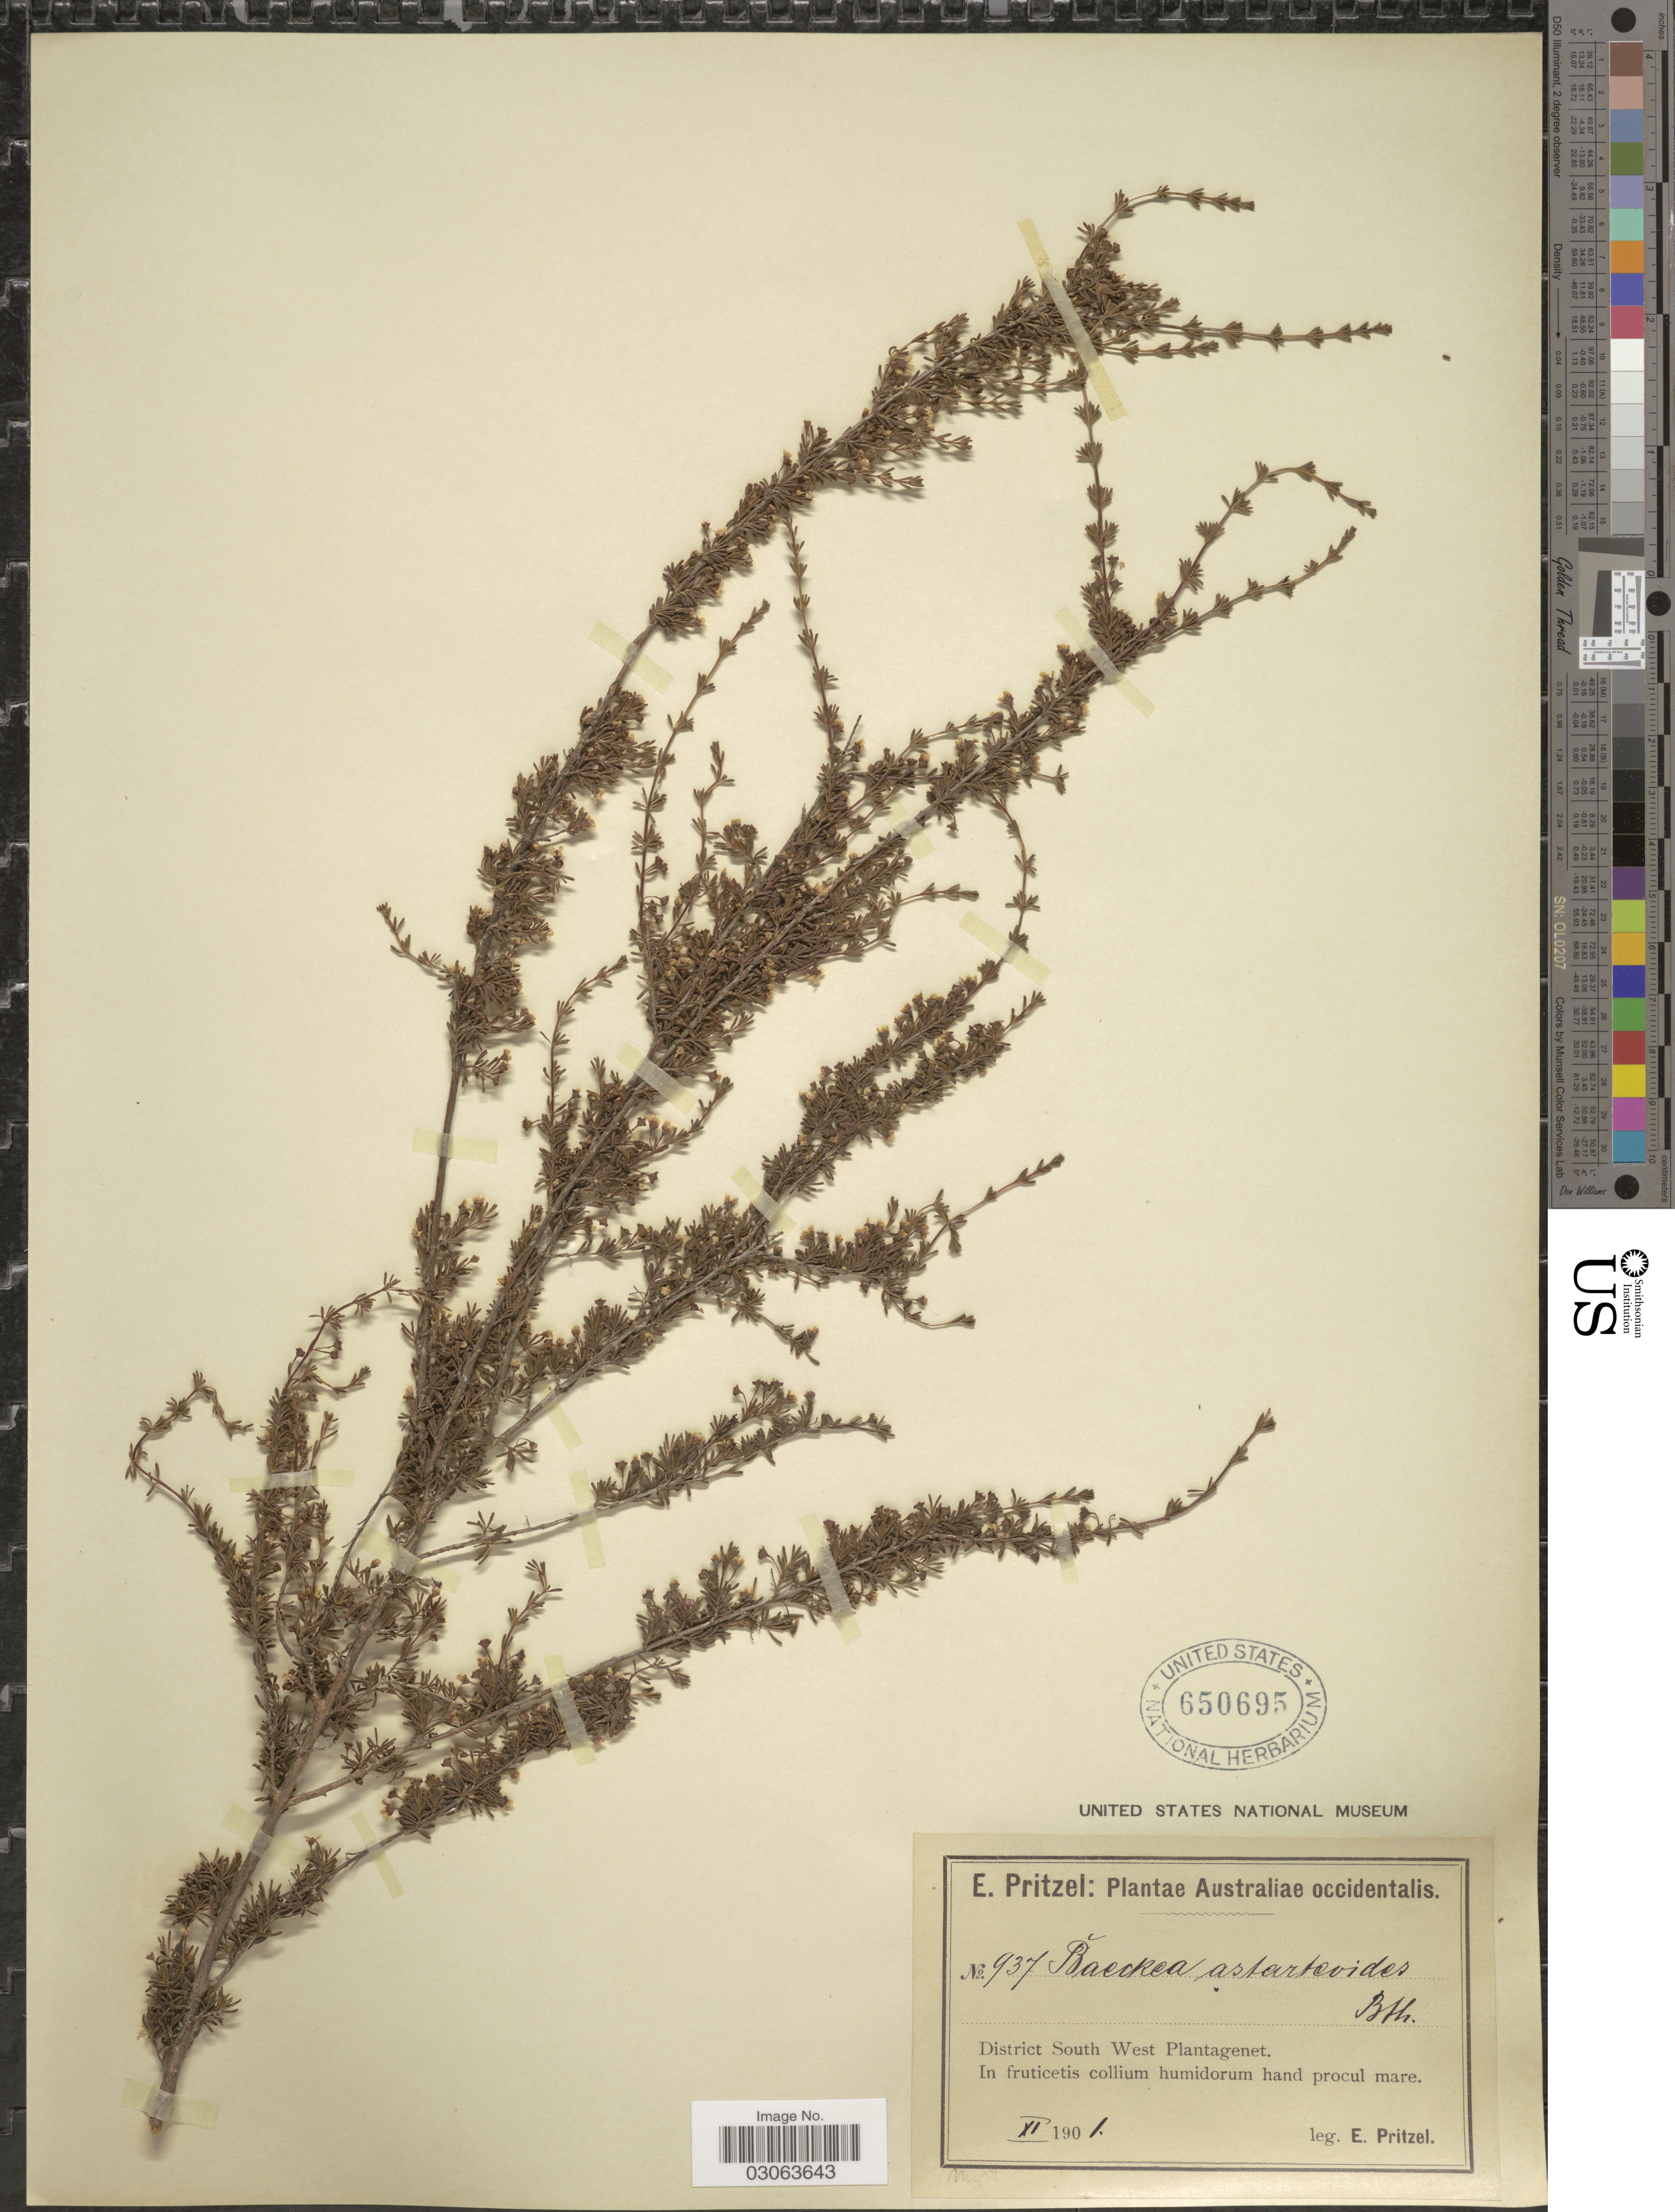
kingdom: Plantae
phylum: Tracheophyta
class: Magnoliopsida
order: Myrtales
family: Myrtaceae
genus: Astartea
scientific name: Astartea glomerulosa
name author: Schauer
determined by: Rye, B. L.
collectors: E. G. Pritzel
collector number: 937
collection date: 1901-11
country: Australia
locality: Australiae occidentalis. District South West Plantagenet.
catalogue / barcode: US 650695